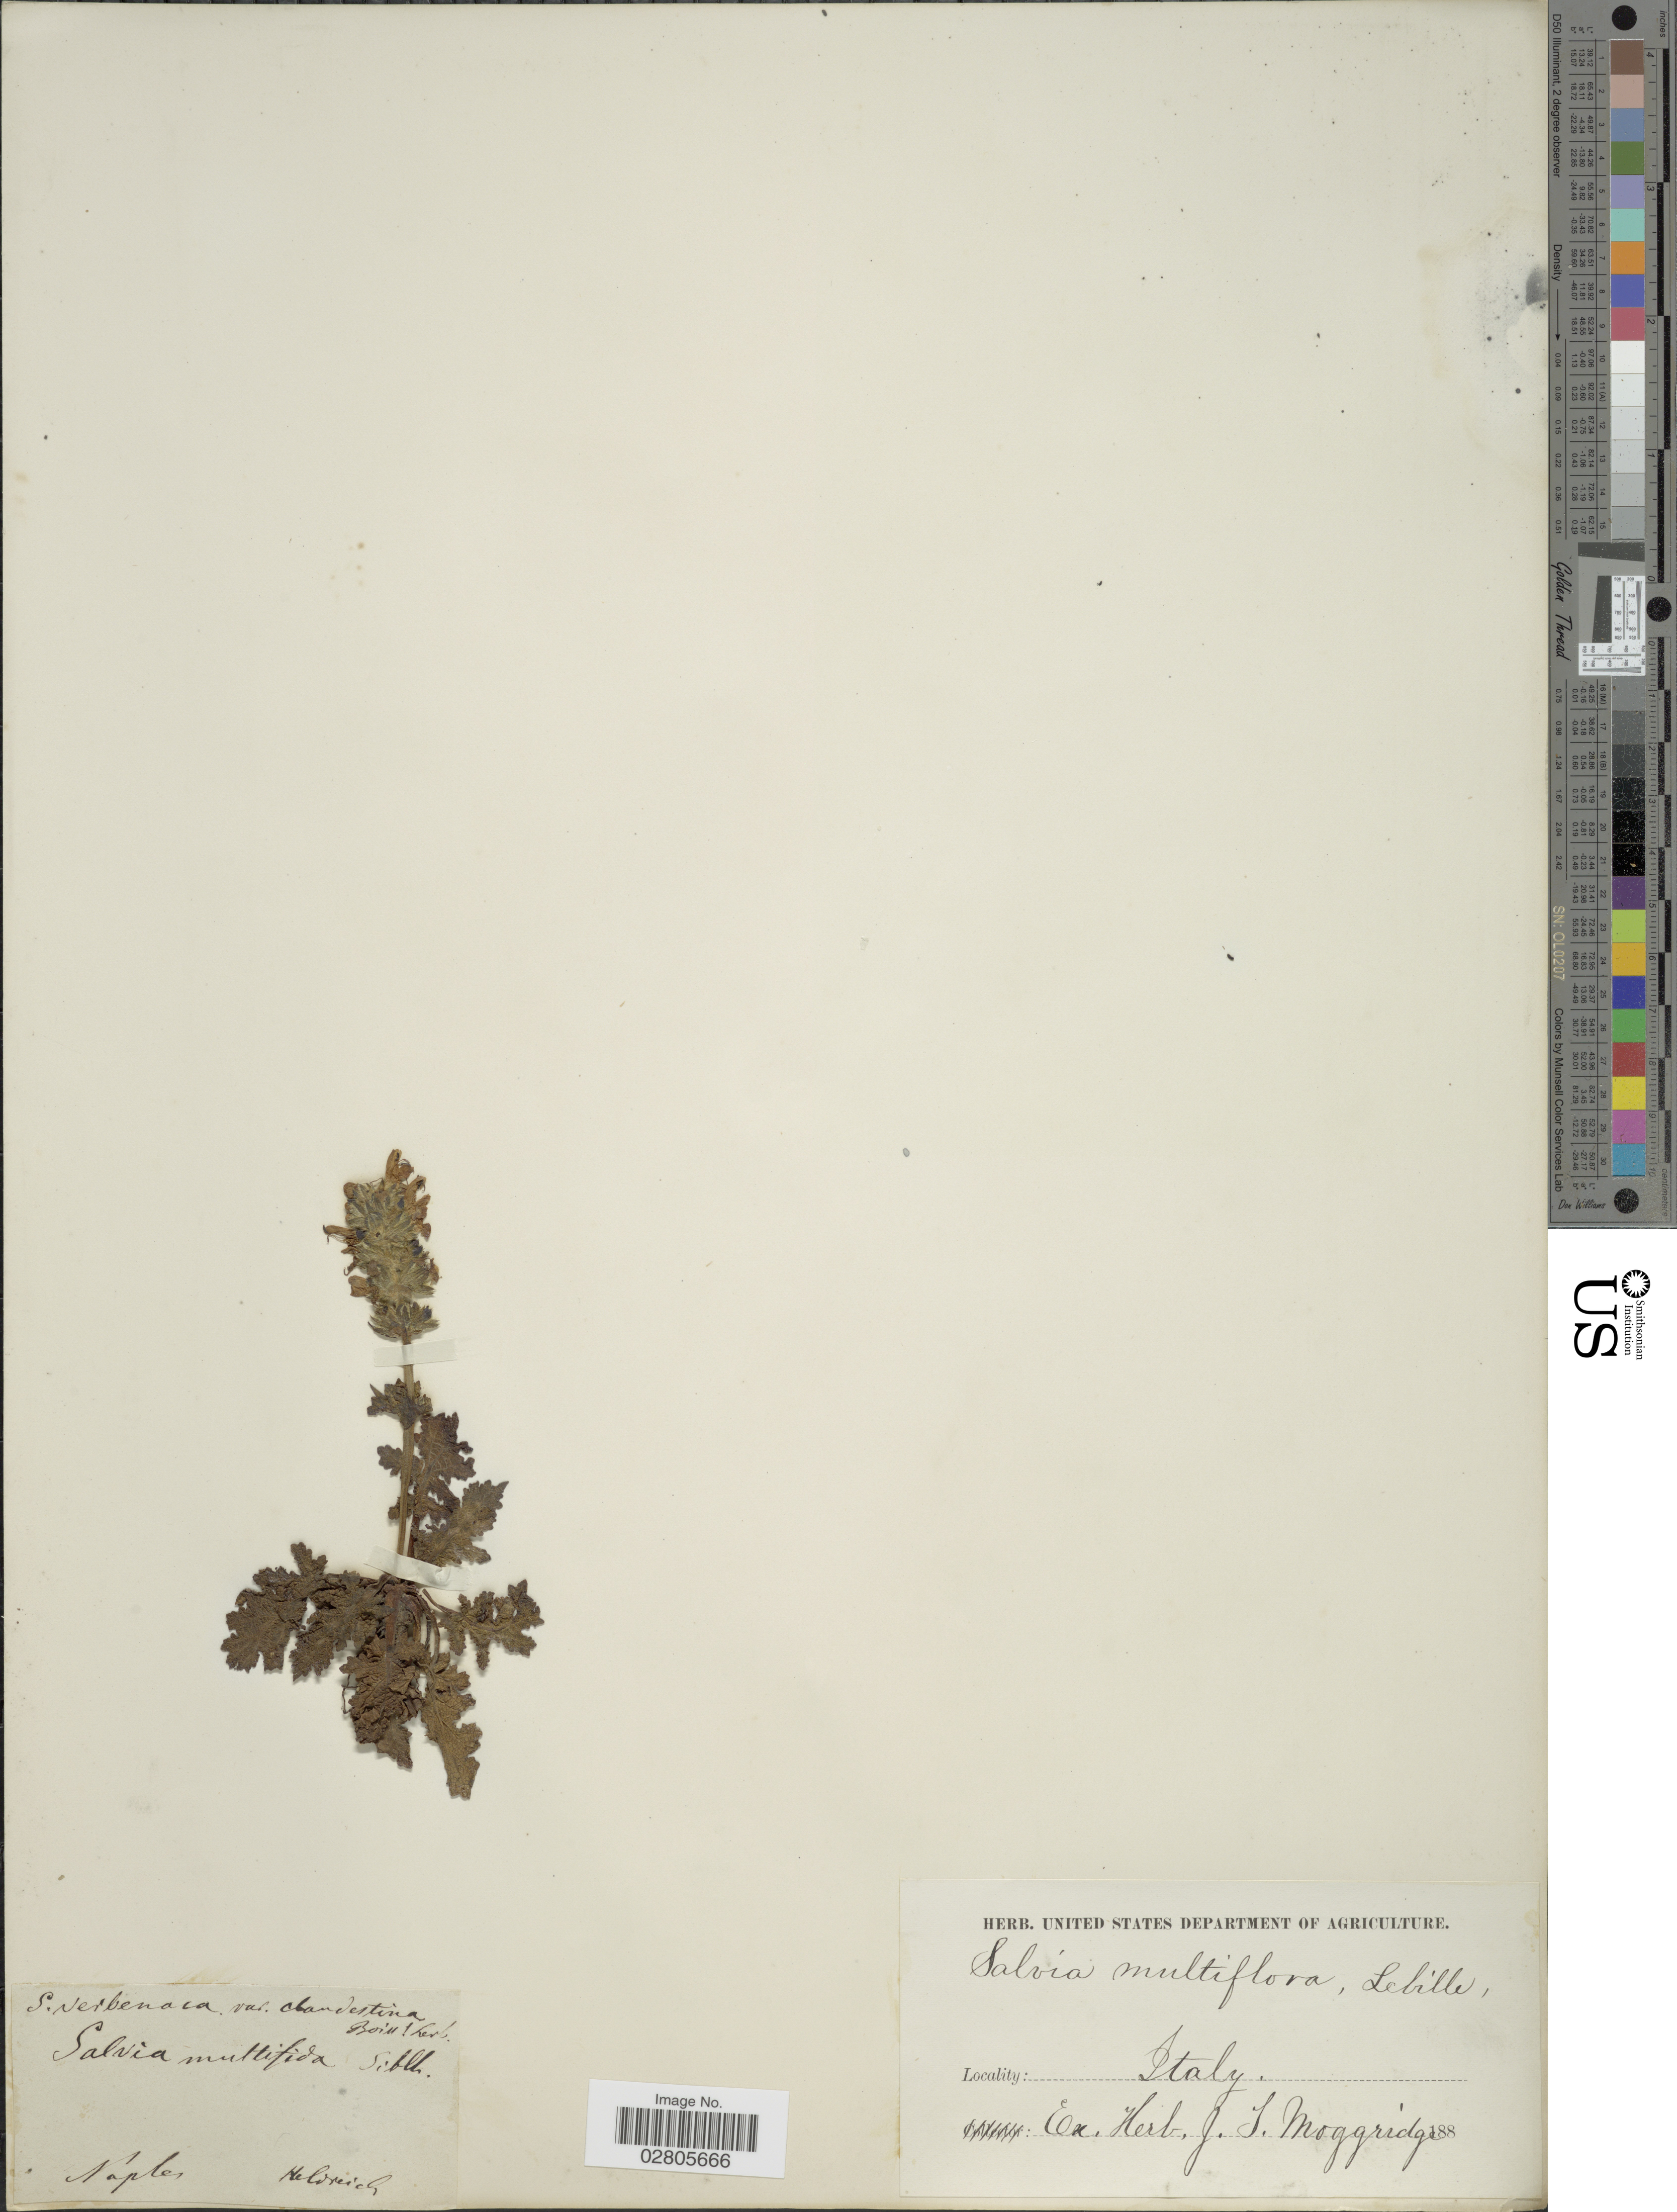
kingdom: Plantae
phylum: Tracheophyta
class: Magnoliopsida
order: Lamiales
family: Lamiaceae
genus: Salvia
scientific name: Salvia multifida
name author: Sm.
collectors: Heldreich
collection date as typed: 188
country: Italy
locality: Naples.